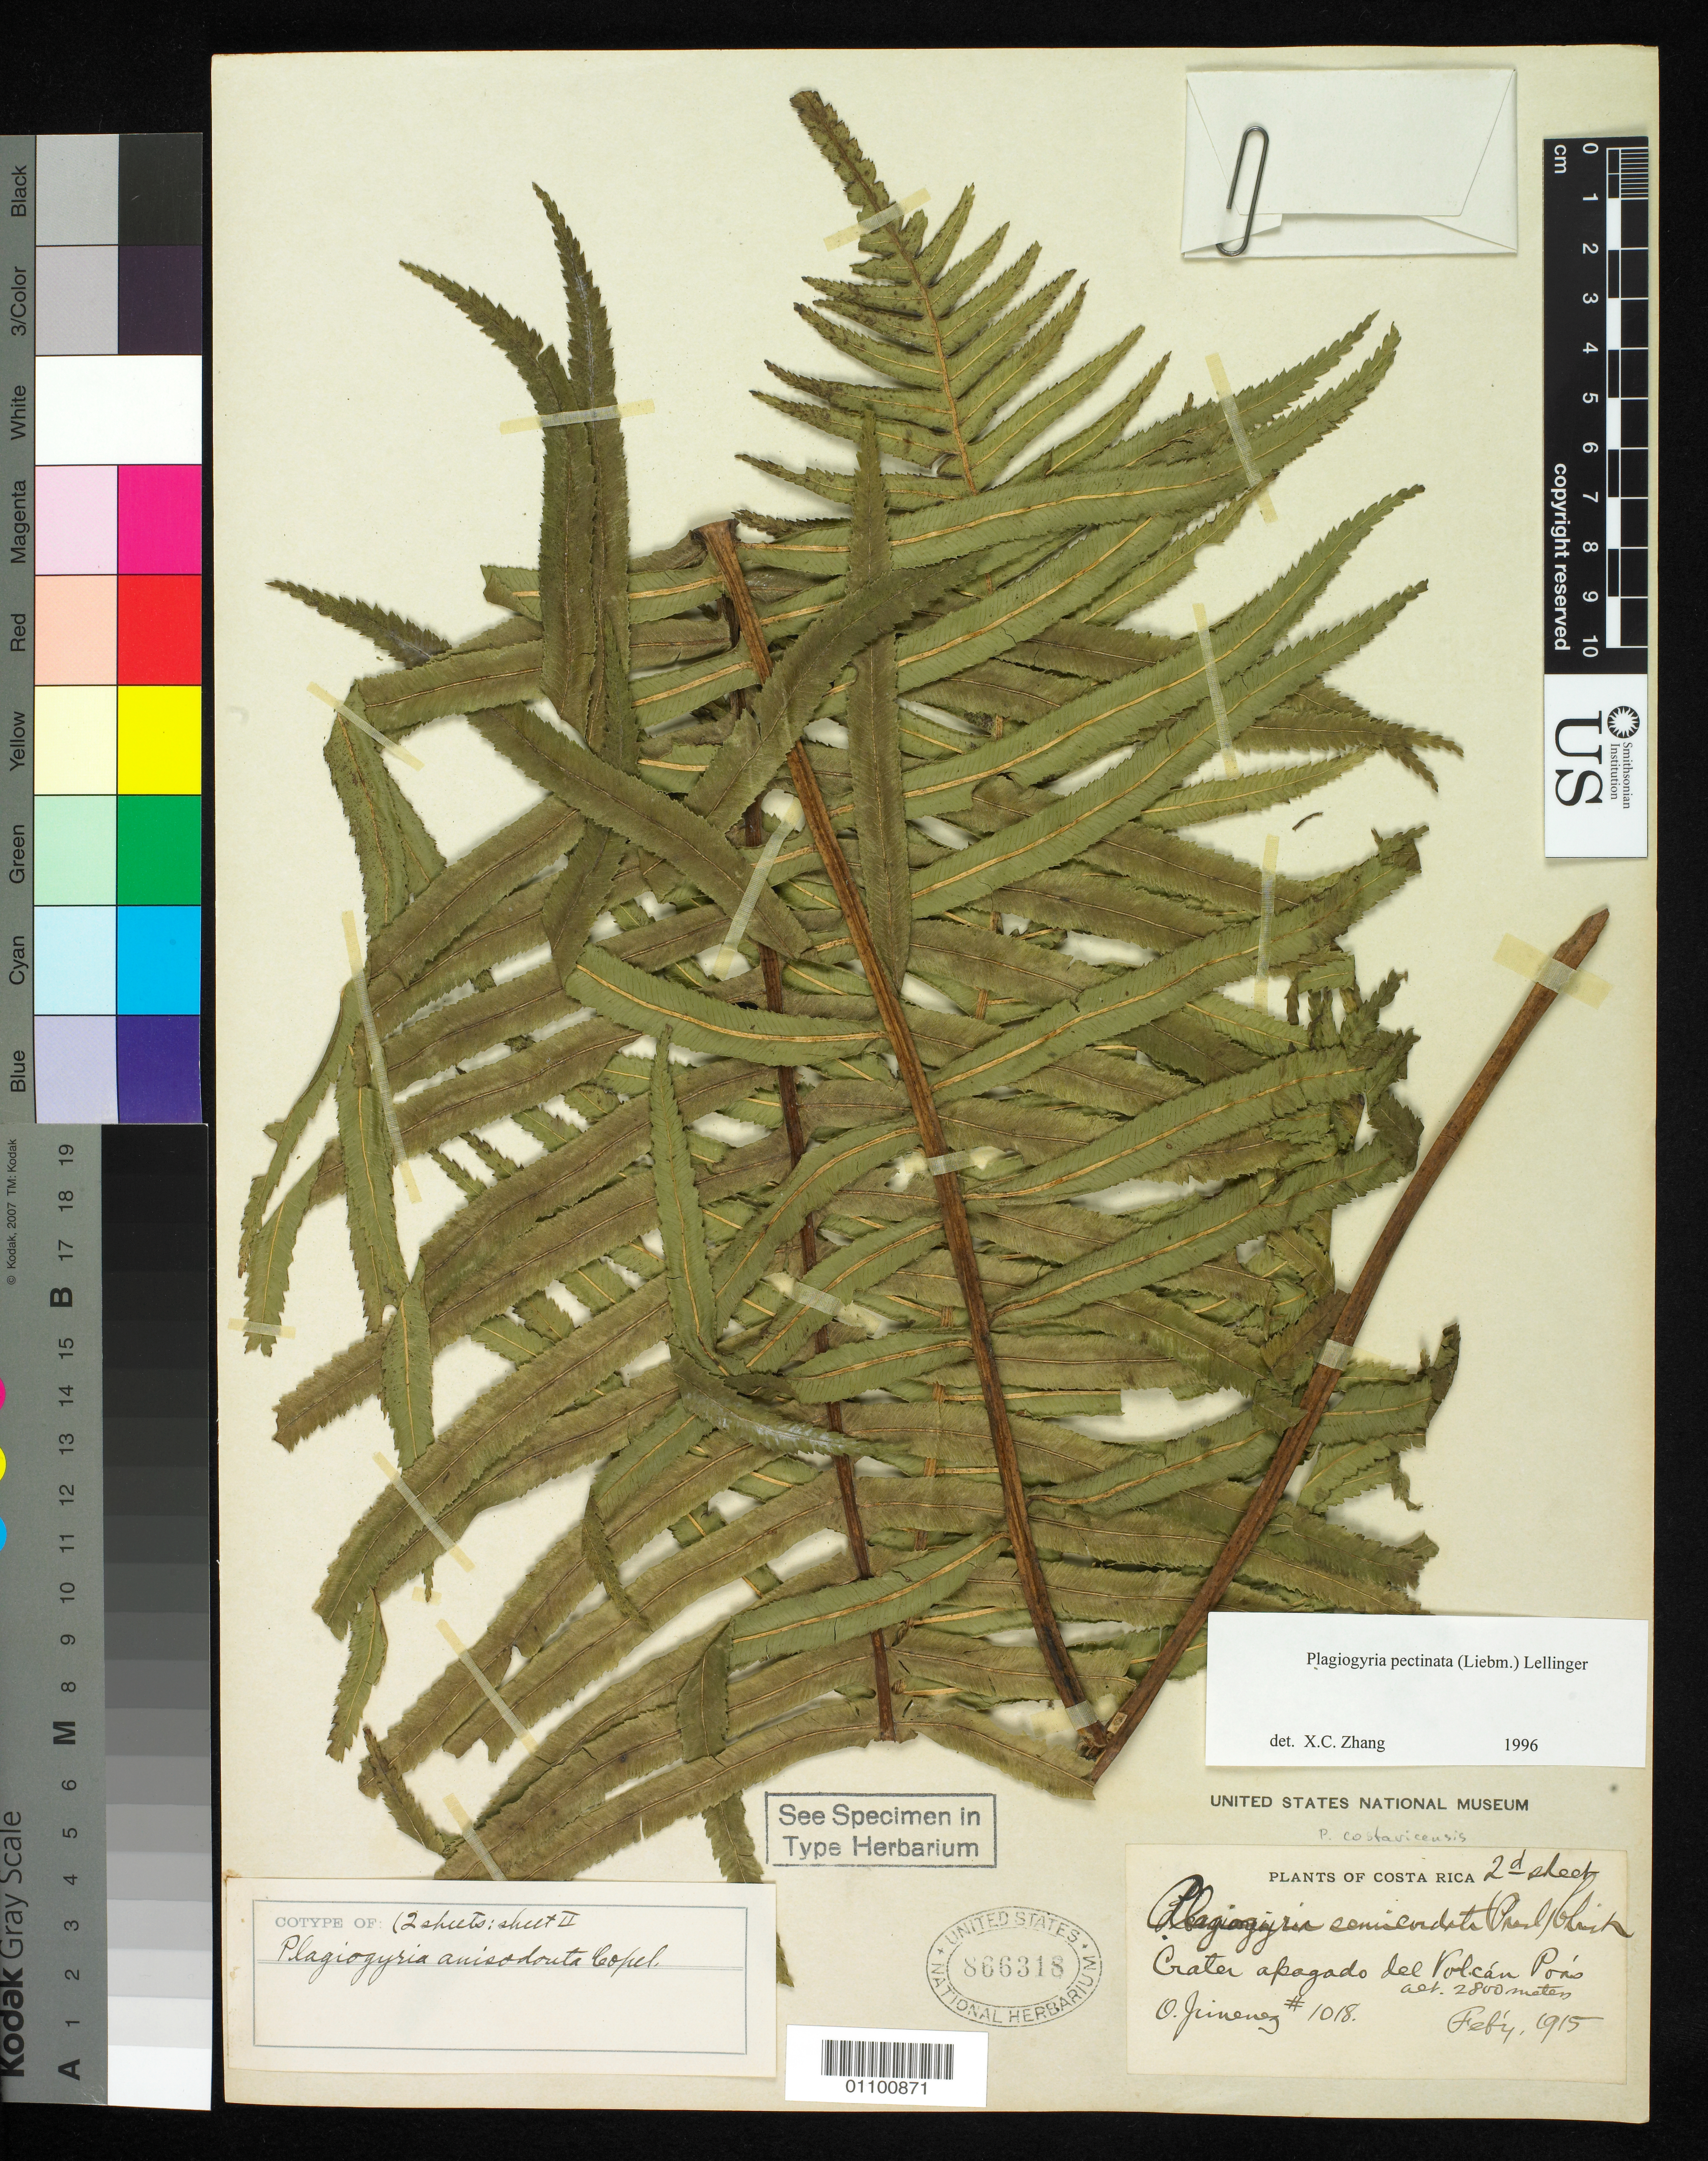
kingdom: Plantae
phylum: Tracheophyta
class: Polypodiopsida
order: Cyatheales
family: Plagiogyriaceae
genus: Plagiogyria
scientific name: Plagiogyria anisodonta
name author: Copel.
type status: Isotype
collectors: O. Jiménez L.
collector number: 1018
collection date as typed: Feb 1915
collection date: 1915-02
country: Costa Rica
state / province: San José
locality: Crater apagado del Poas [Extinguished crater of Poas].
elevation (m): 2800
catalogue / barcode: US 866318